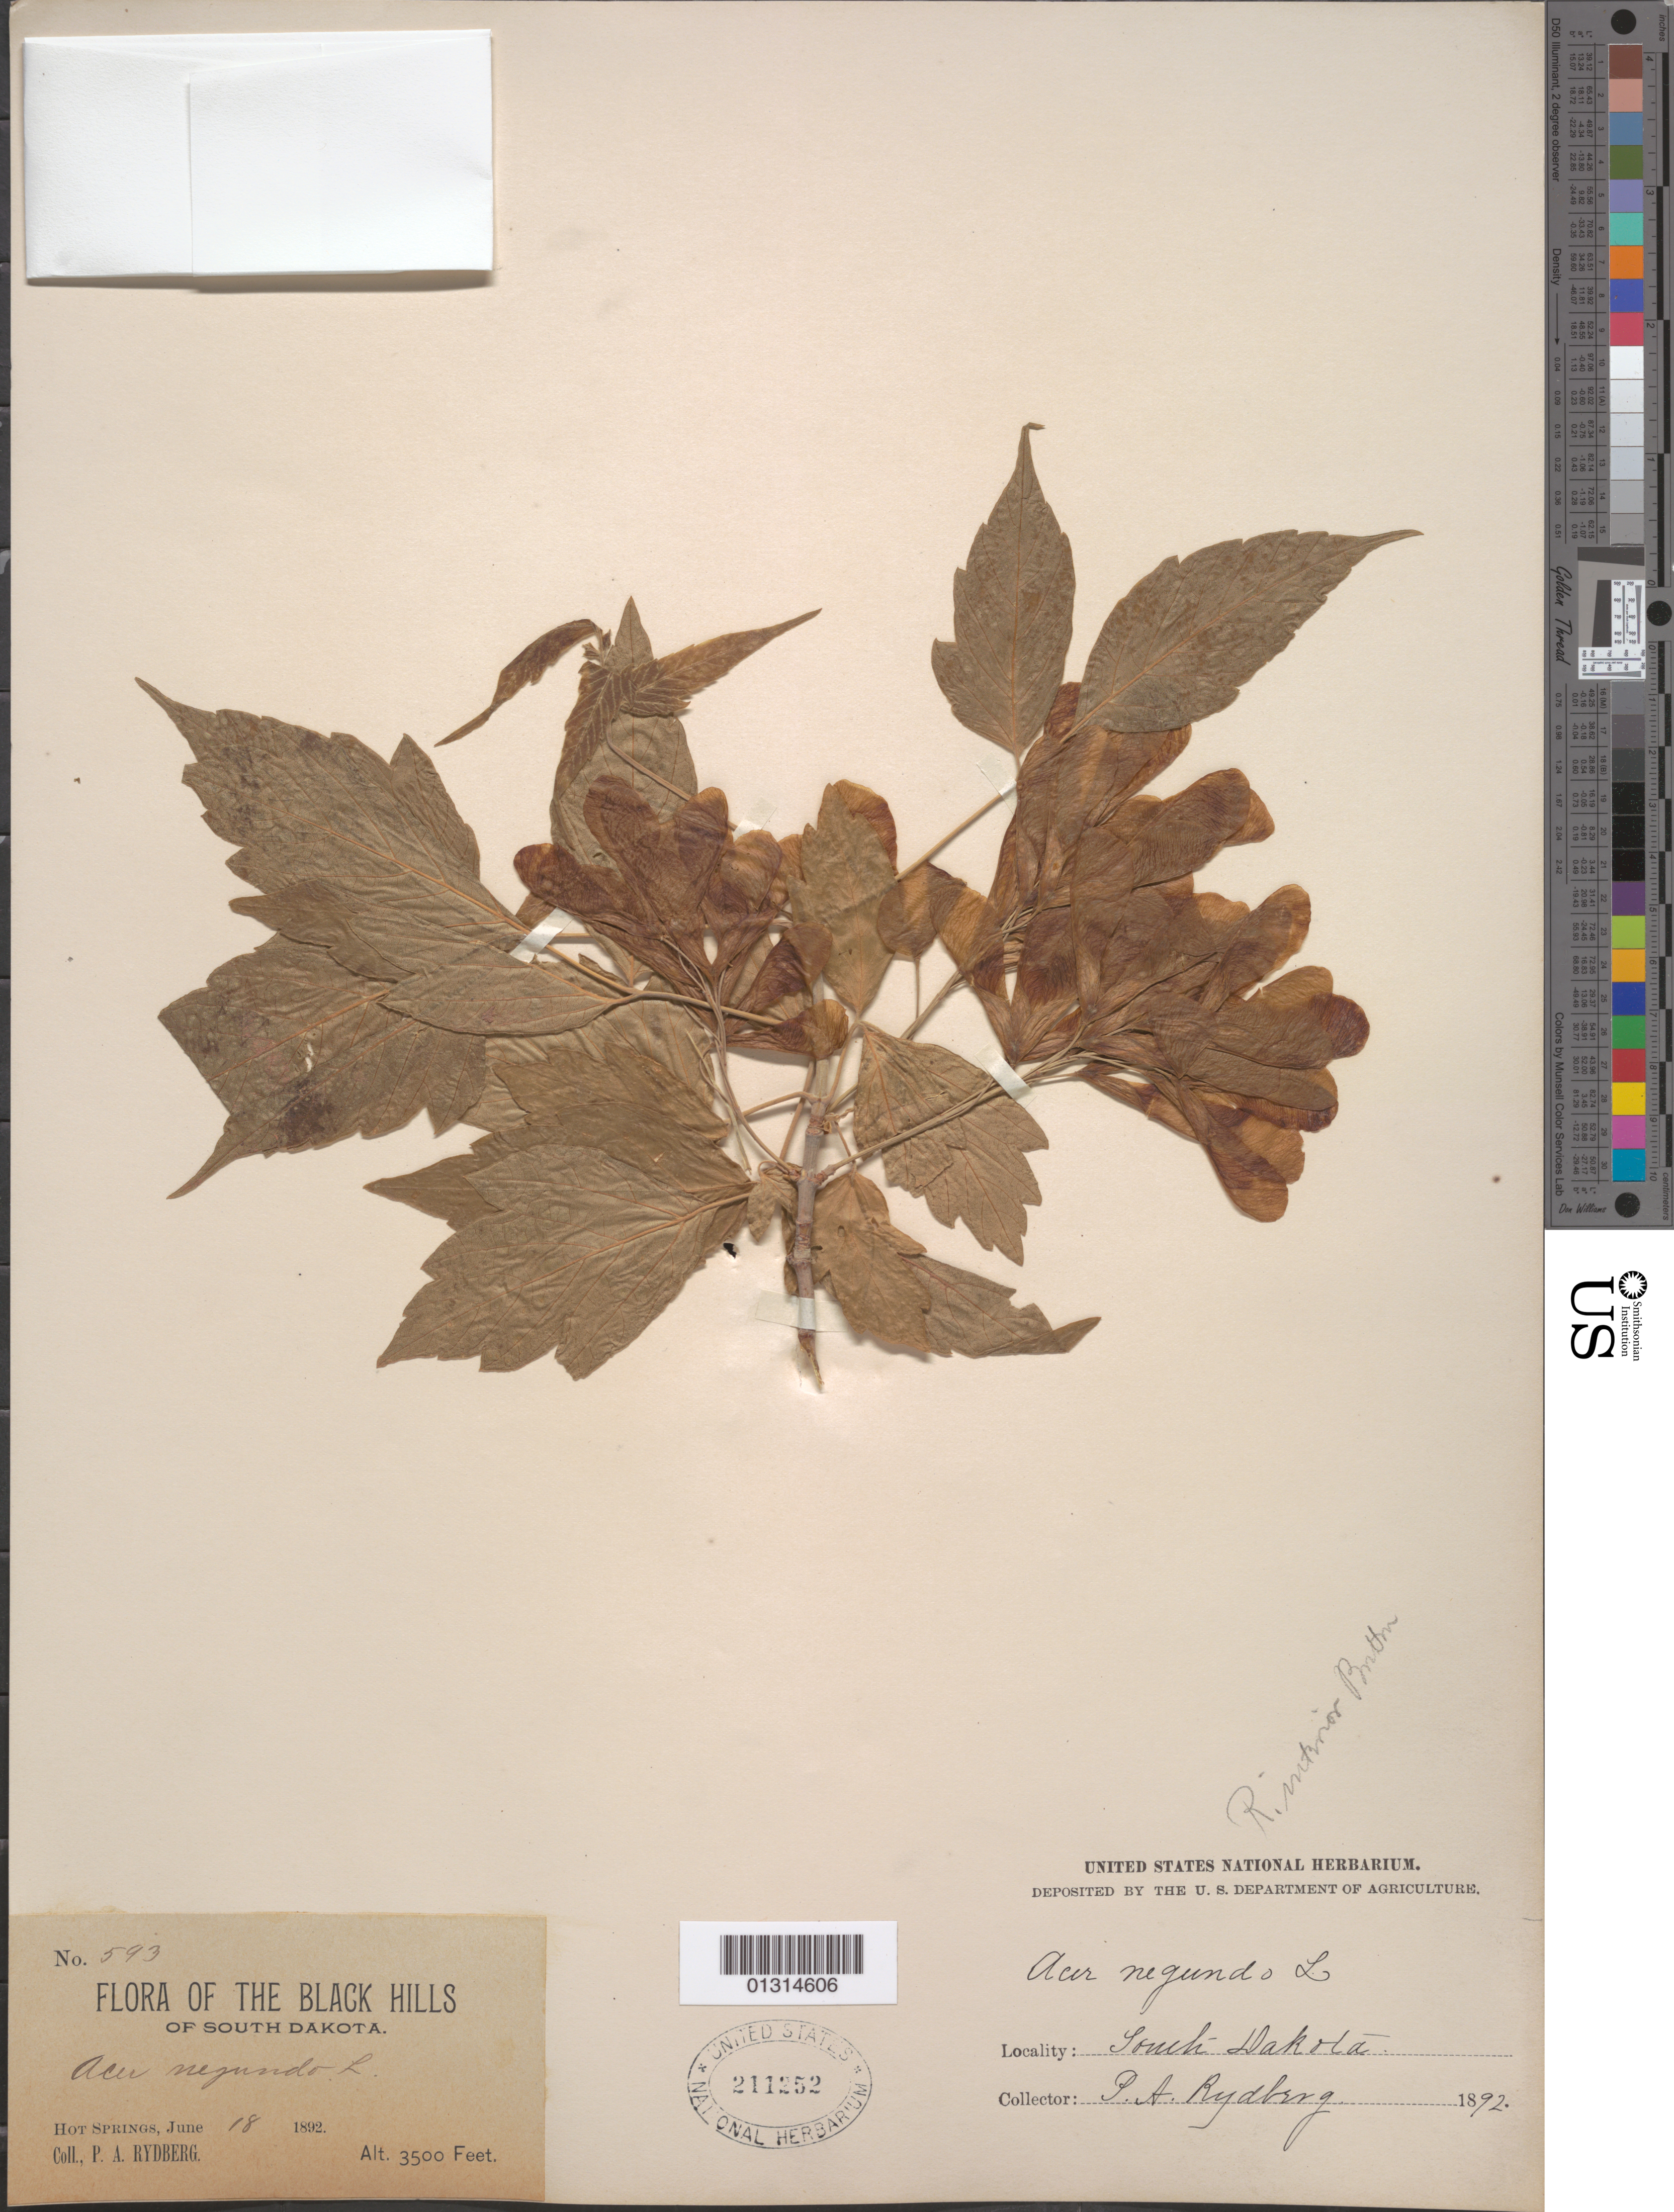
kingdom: Plantae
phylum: Tracheophyta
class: Magnoliopsida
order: Sapindales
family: Sapindaceae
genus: Acer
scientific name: Acer negundo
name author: L.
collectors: P. A. Rydberg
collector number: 593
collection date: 1892-06-18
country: United States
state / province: South Dakota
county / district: Fall River County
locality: Black Hills, Hot Springs.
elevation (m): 1067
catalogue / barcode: US 211252